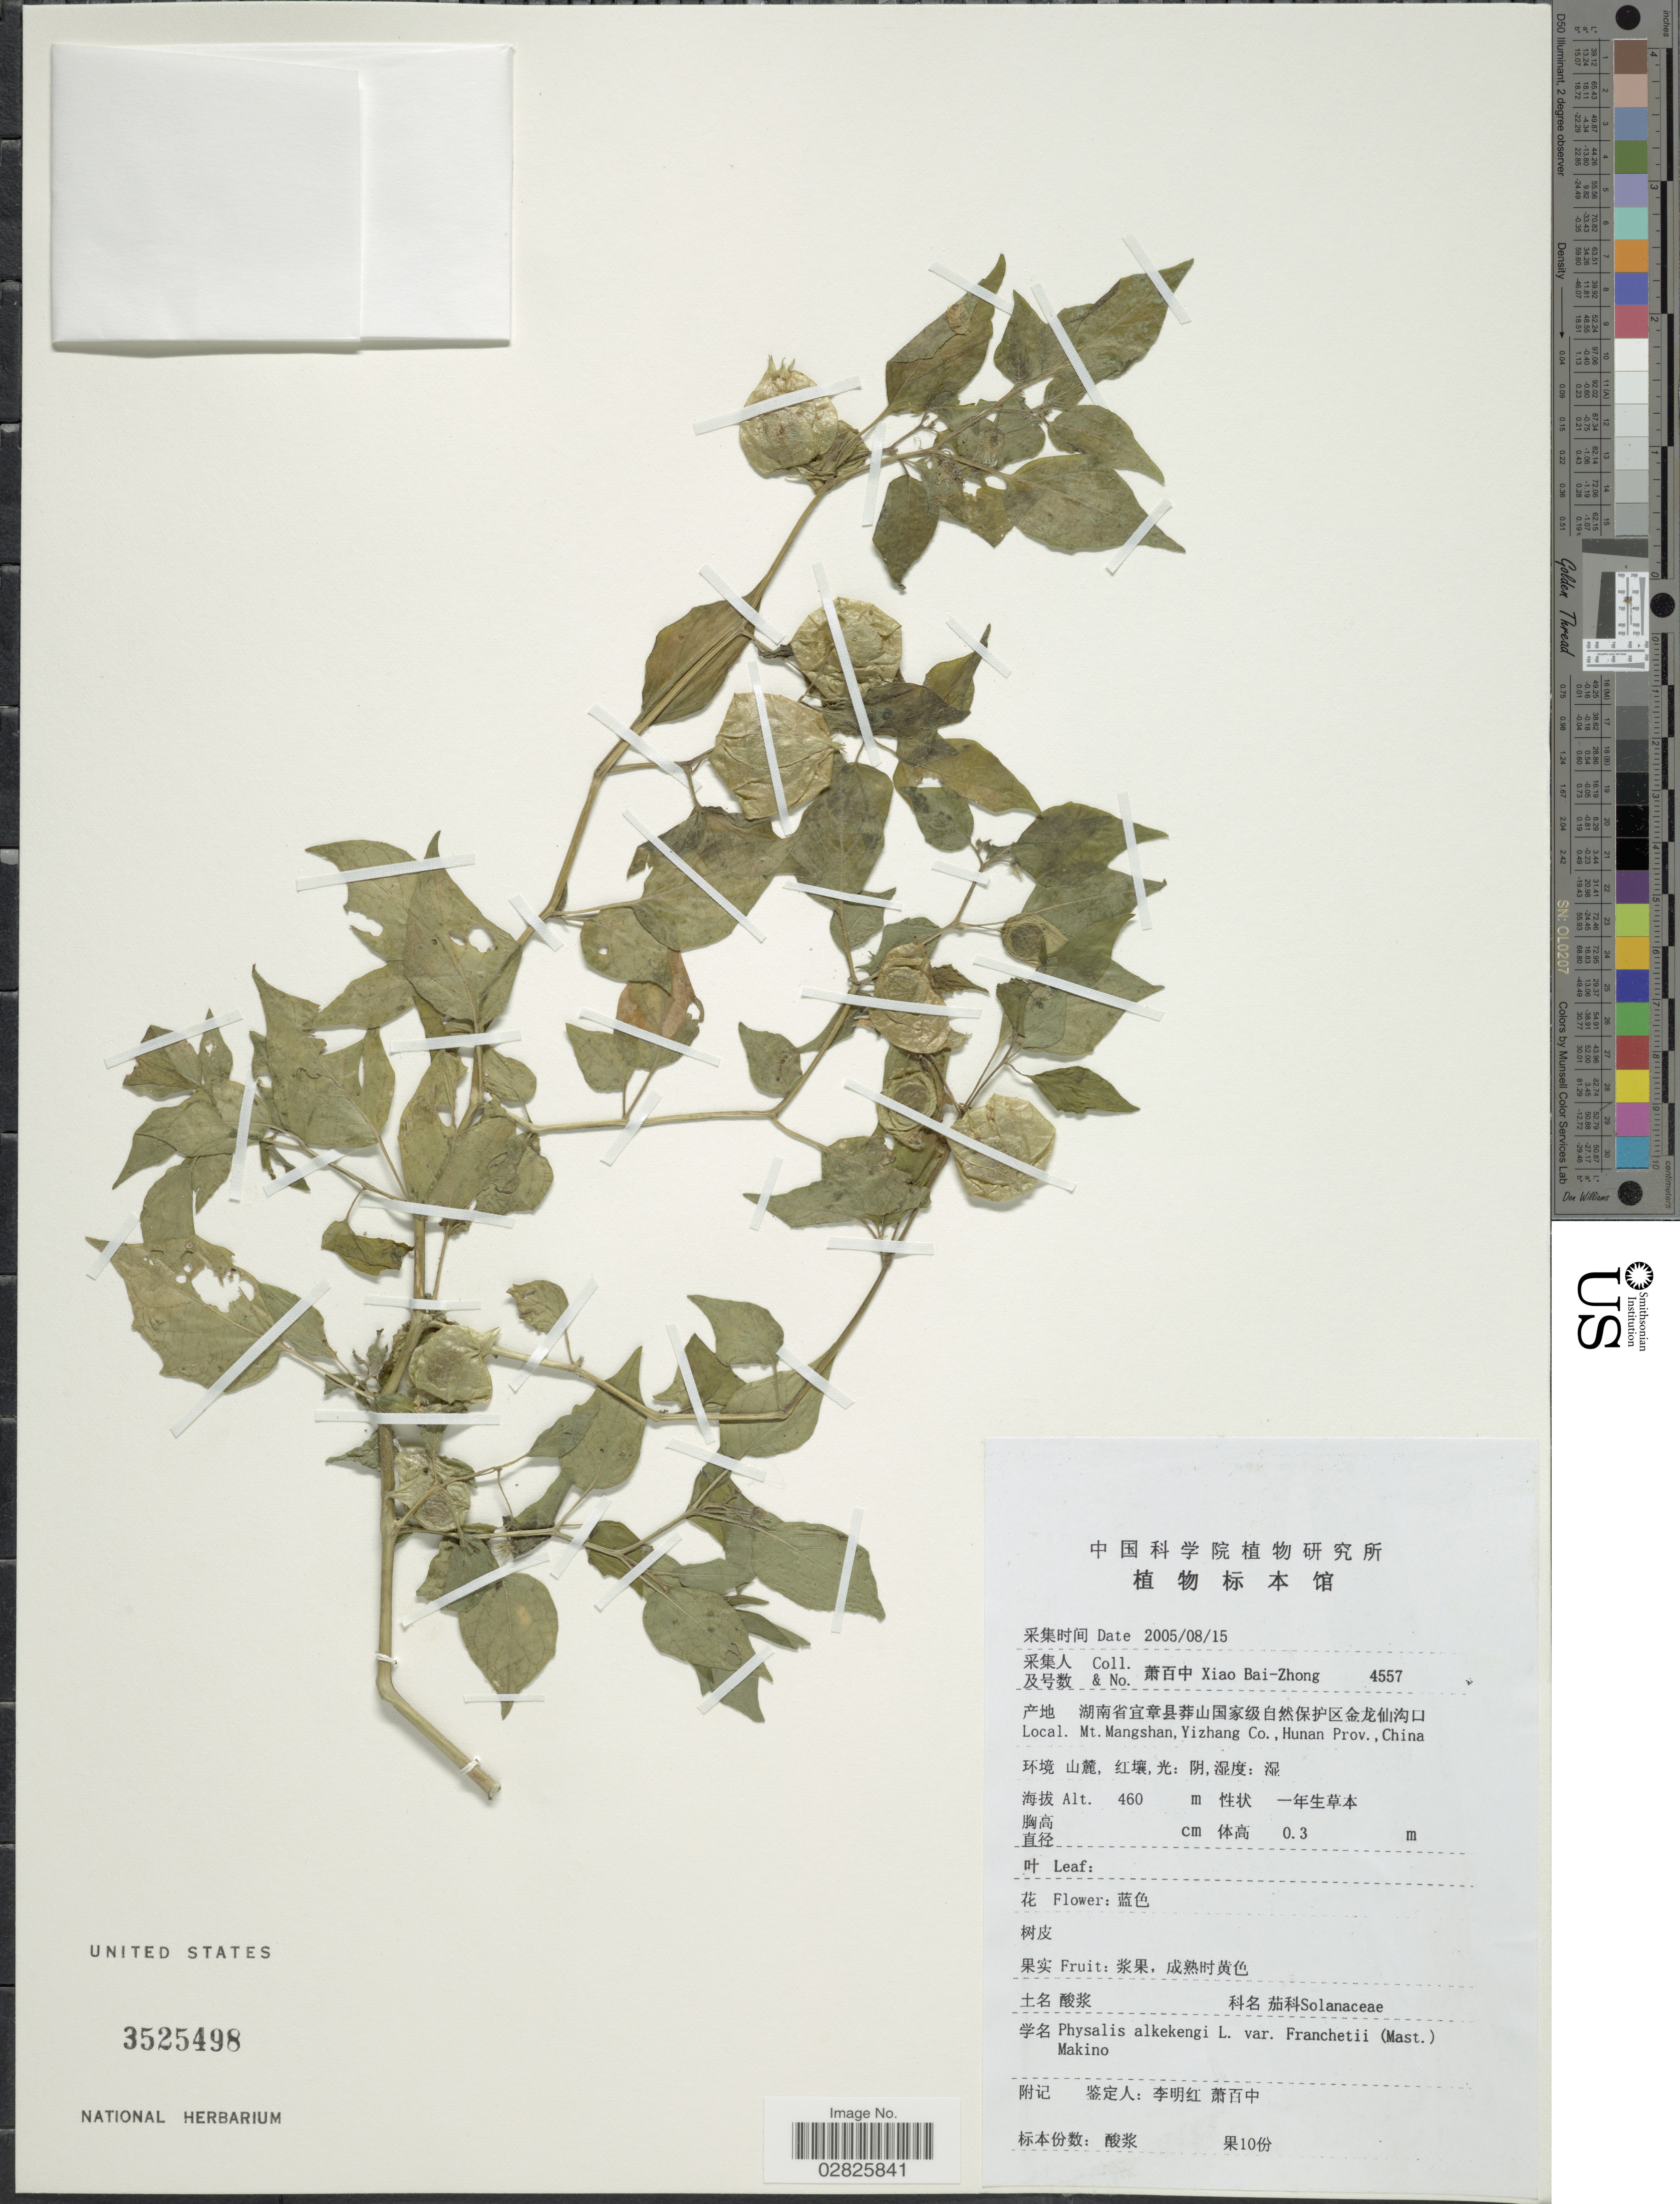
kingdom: Plantae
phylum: Tracheophyta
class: Magnoliopsida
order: Solanales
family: Solanaceae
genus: Physalis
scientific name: Physalis alkekengi var. franchetii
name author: (Mast.) Makino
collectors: B. Z. Xiao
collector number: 4557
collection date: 2005-08-15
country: China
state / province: Hunan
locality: Mt. Mangshan, Yizhang Co.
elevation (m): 460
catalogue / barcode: US 3525498